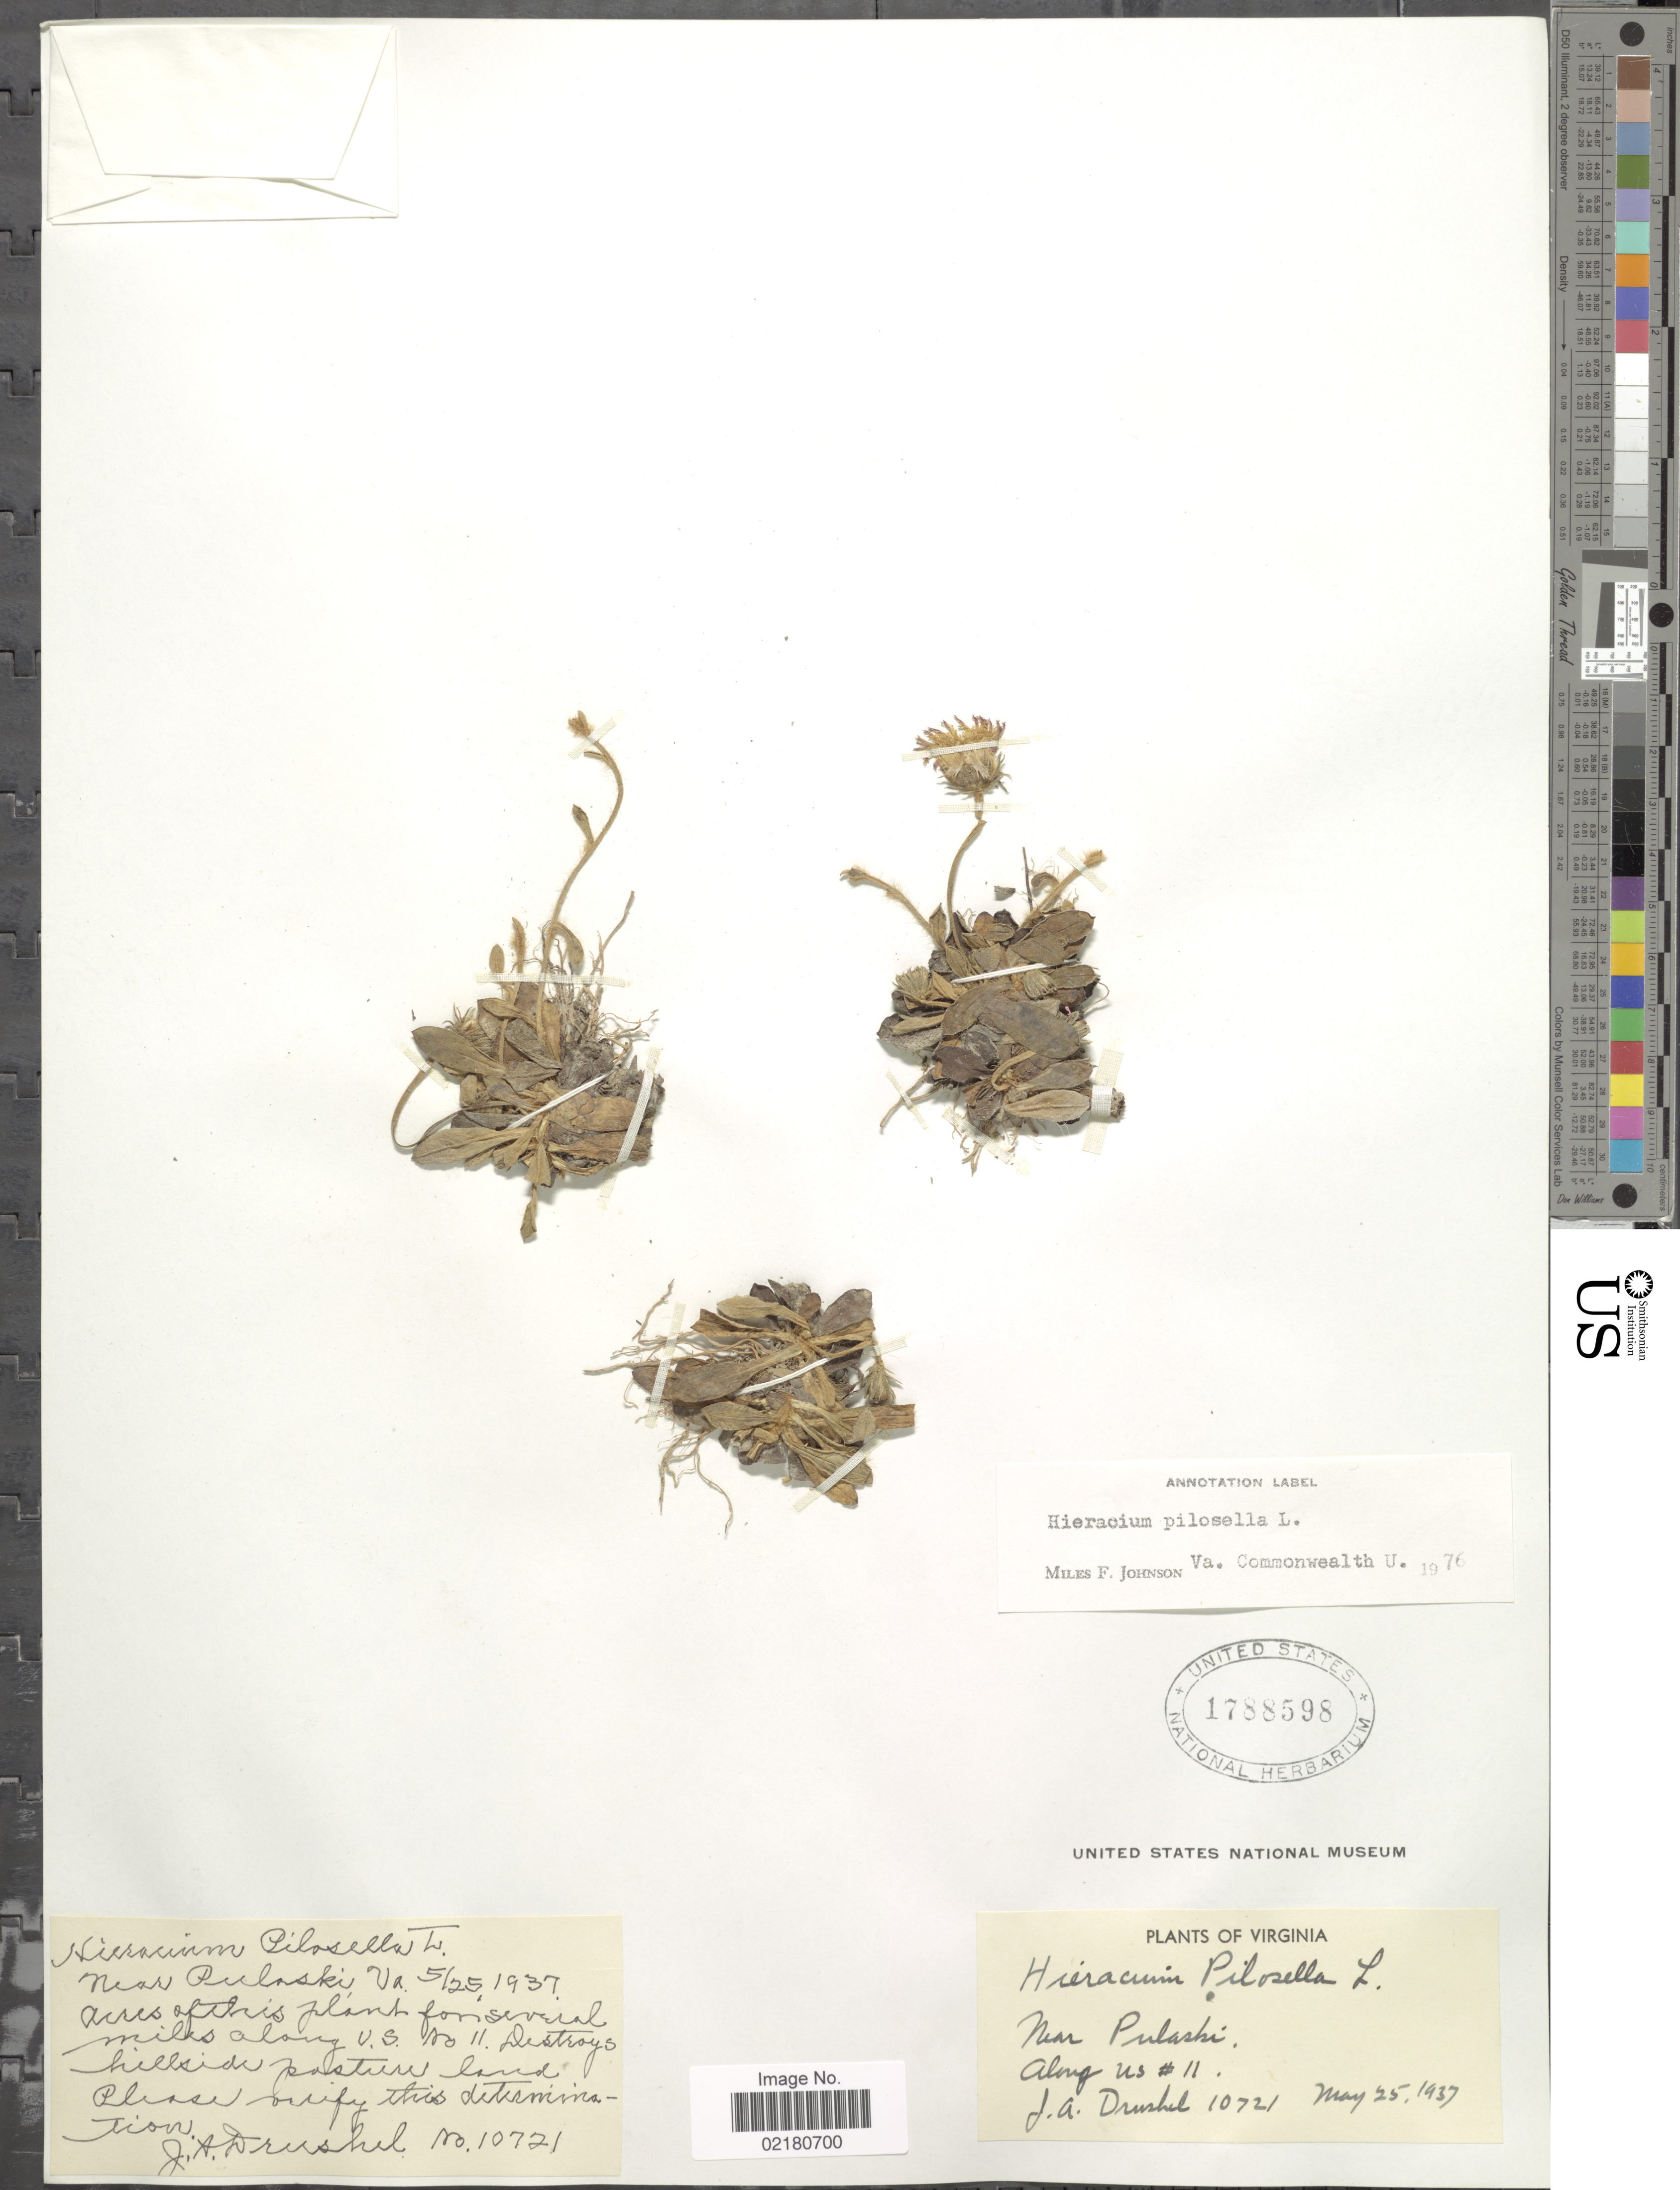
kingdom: Plantae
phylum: Tracheophyta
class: Magnoliopsida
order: Asterales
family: Asteraceae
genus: Pilosella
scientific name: Pilosella officinarum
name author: Vaill.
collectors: J. A. Drushel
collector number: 10721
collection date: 1937-05-25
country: United States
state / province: Virginia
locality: Virginia, Near Pulaski along US # 11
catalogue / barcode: US 1788598